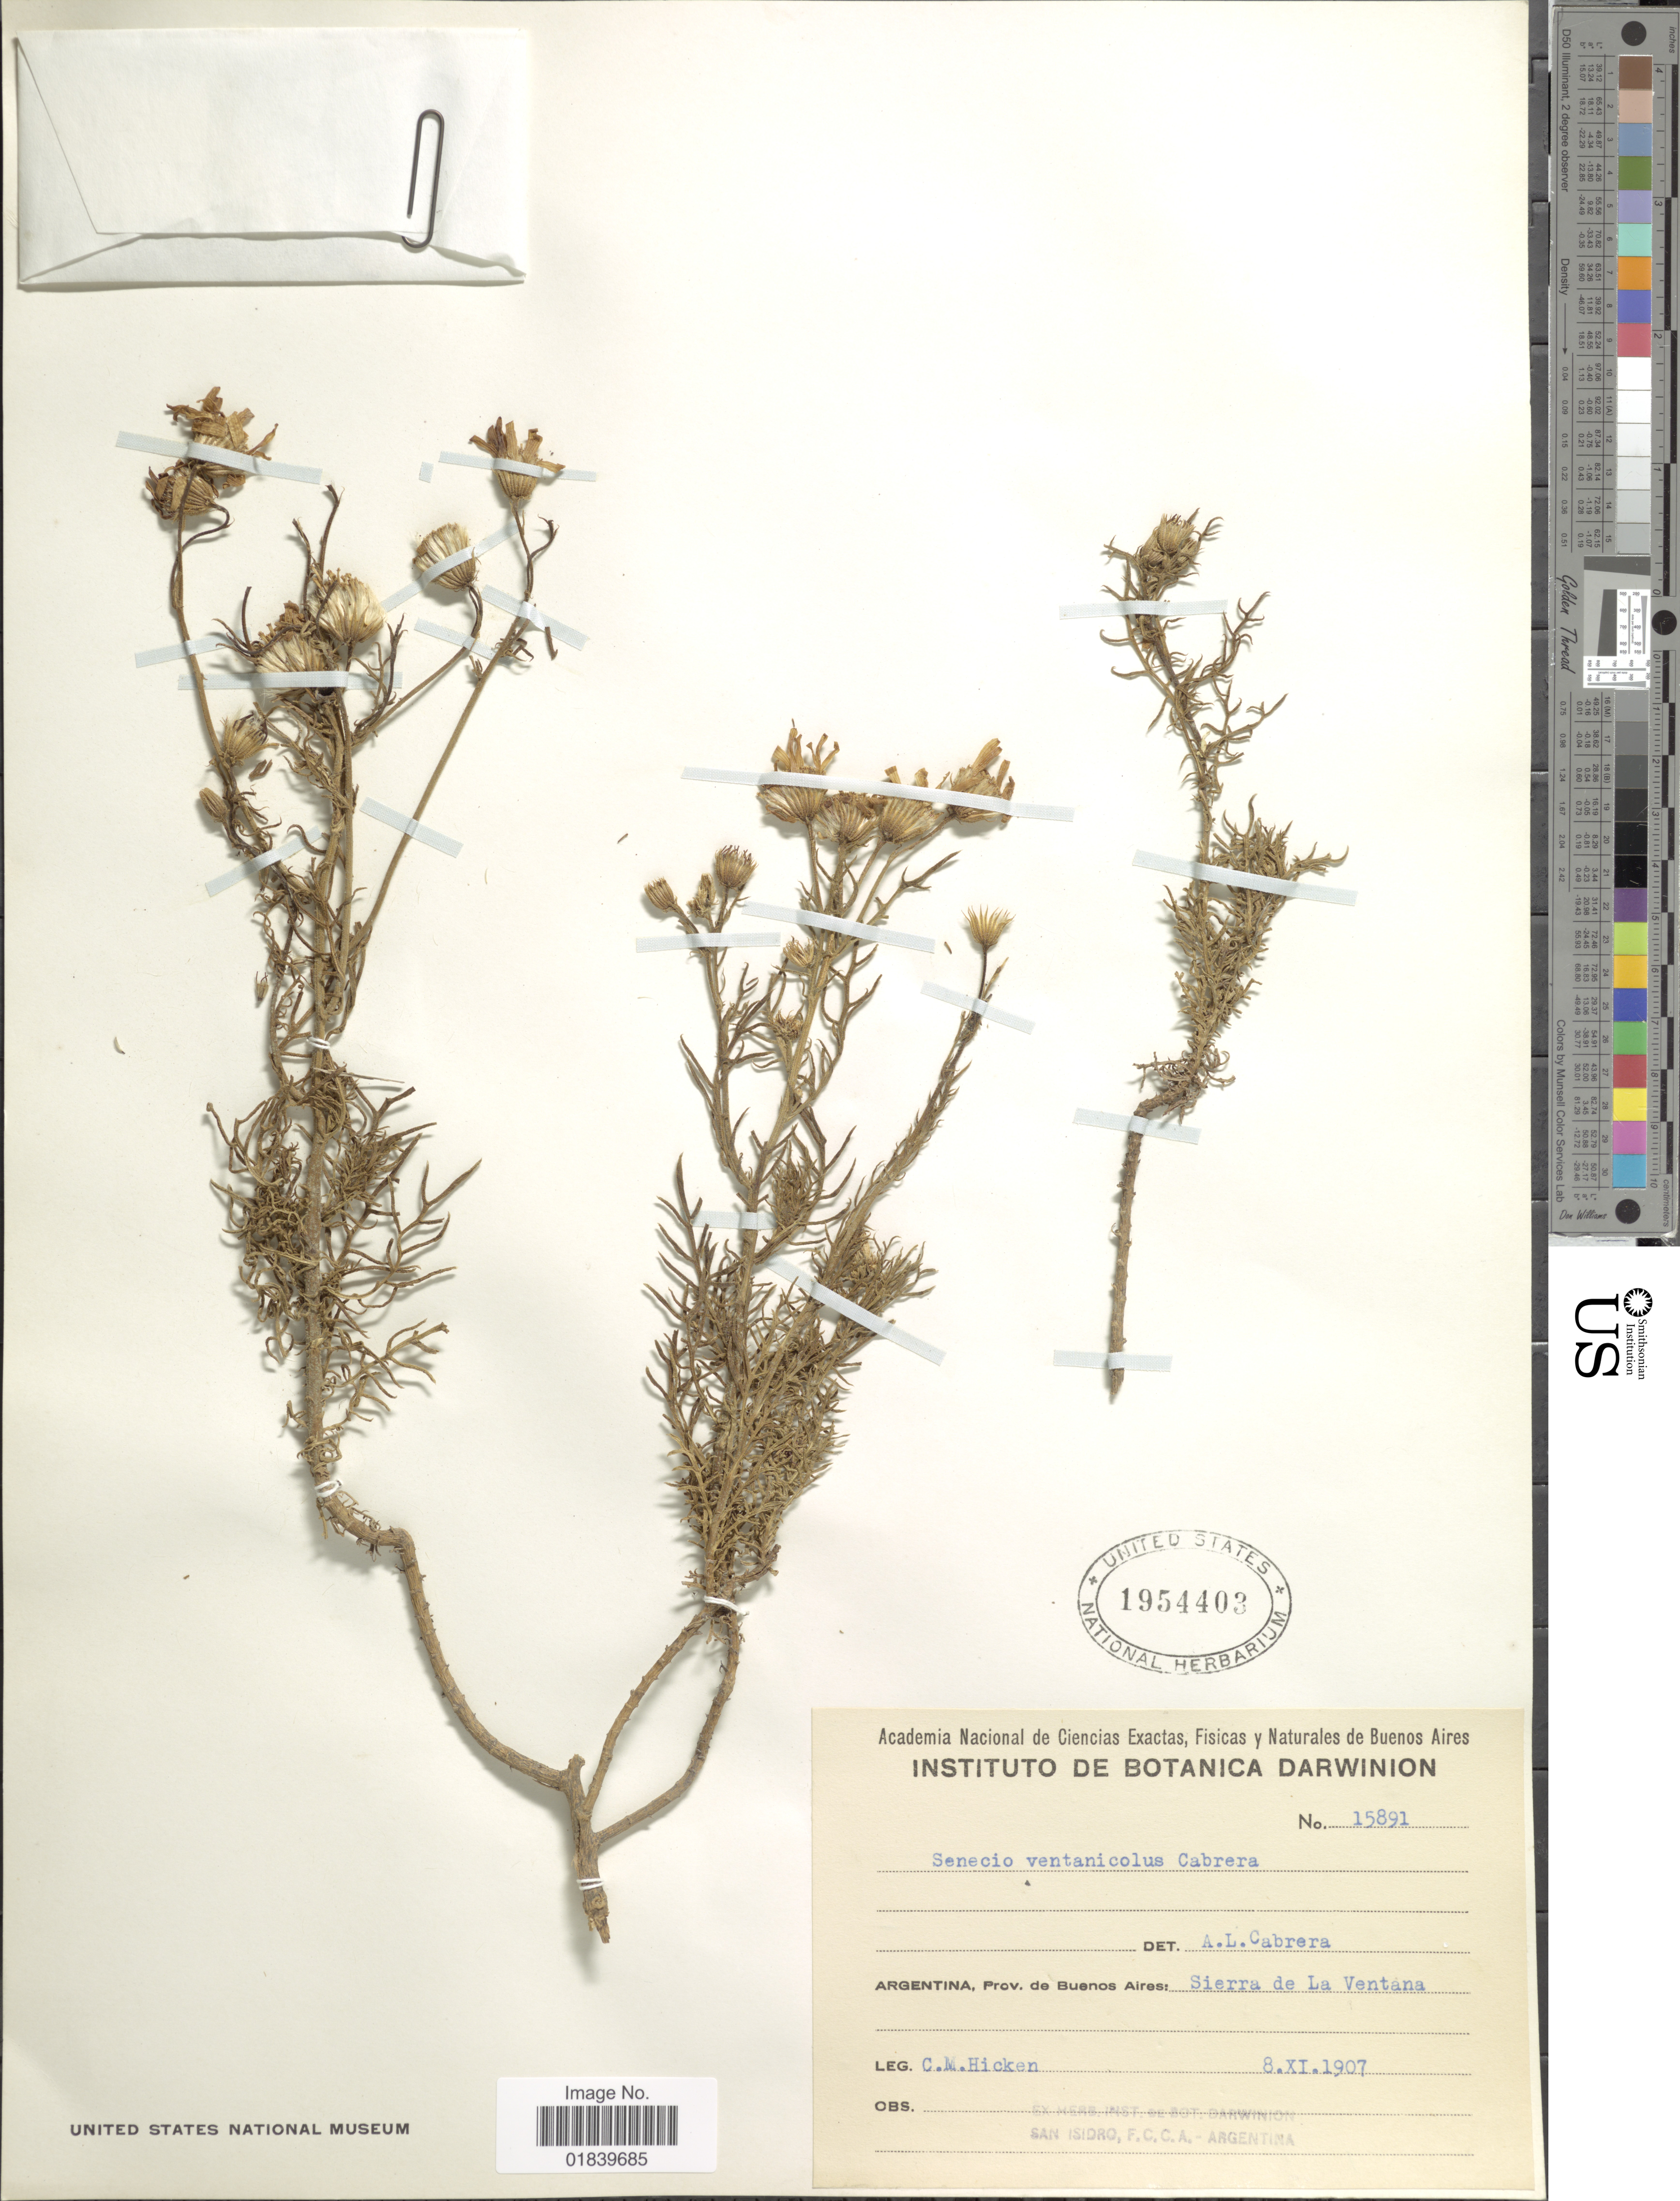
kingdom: Plantae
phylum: Tracheophyta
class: Magnoliopsida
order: Asterales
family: Asteraceae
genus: Senecio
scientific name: Senecio ventanensis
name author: Cabrera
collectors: C. M. Hicken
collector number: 15891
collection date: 1907-11-08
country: Argentina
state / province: Buenos Aires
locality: Argentina, prov. de Buenos Aires: Sierra de La Ventana.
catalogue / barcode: US 1954403